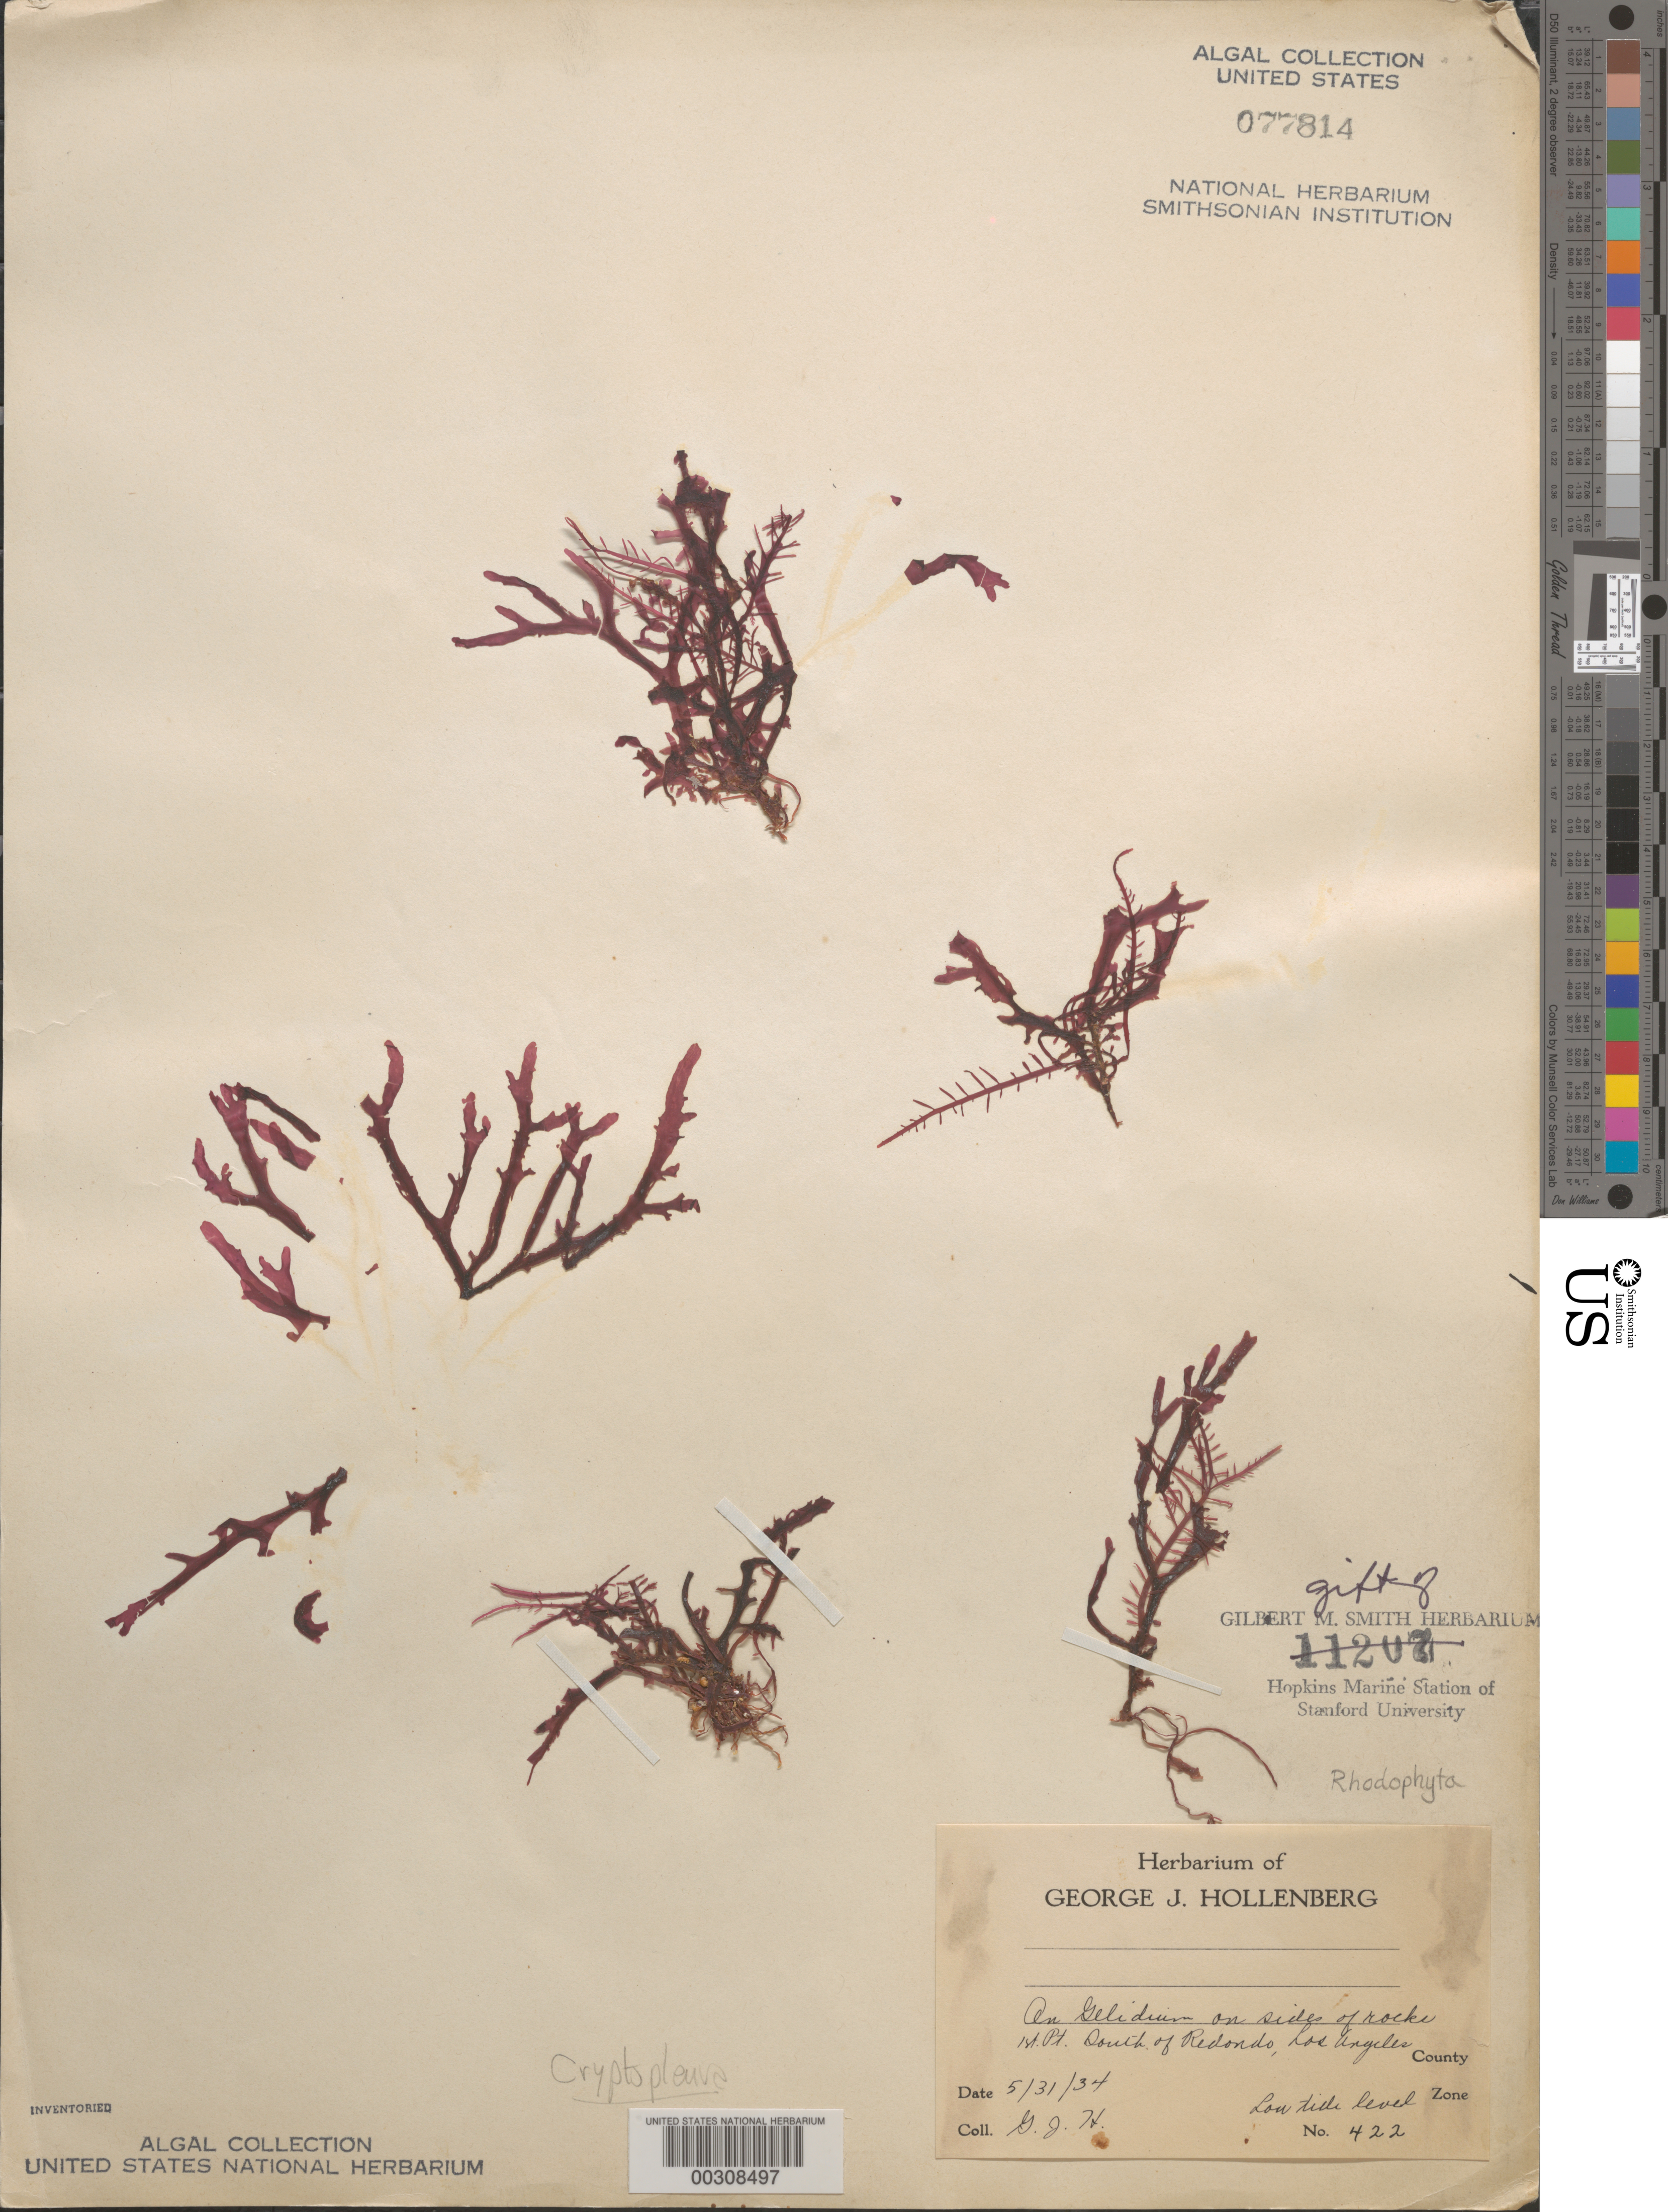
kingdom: Plantae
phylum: Rhodophyta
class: Florideophyceae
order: Ceramiales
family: Delesseriaceae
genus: Cryptopleura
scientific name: Cryptopleura sp.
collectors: G. Hollenberg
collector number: GJH 422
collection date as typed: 31 May 1934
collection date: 1934-05-31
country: United States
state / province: California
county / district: Los Angeles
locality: First point south of Redondo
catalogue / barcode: US 77814